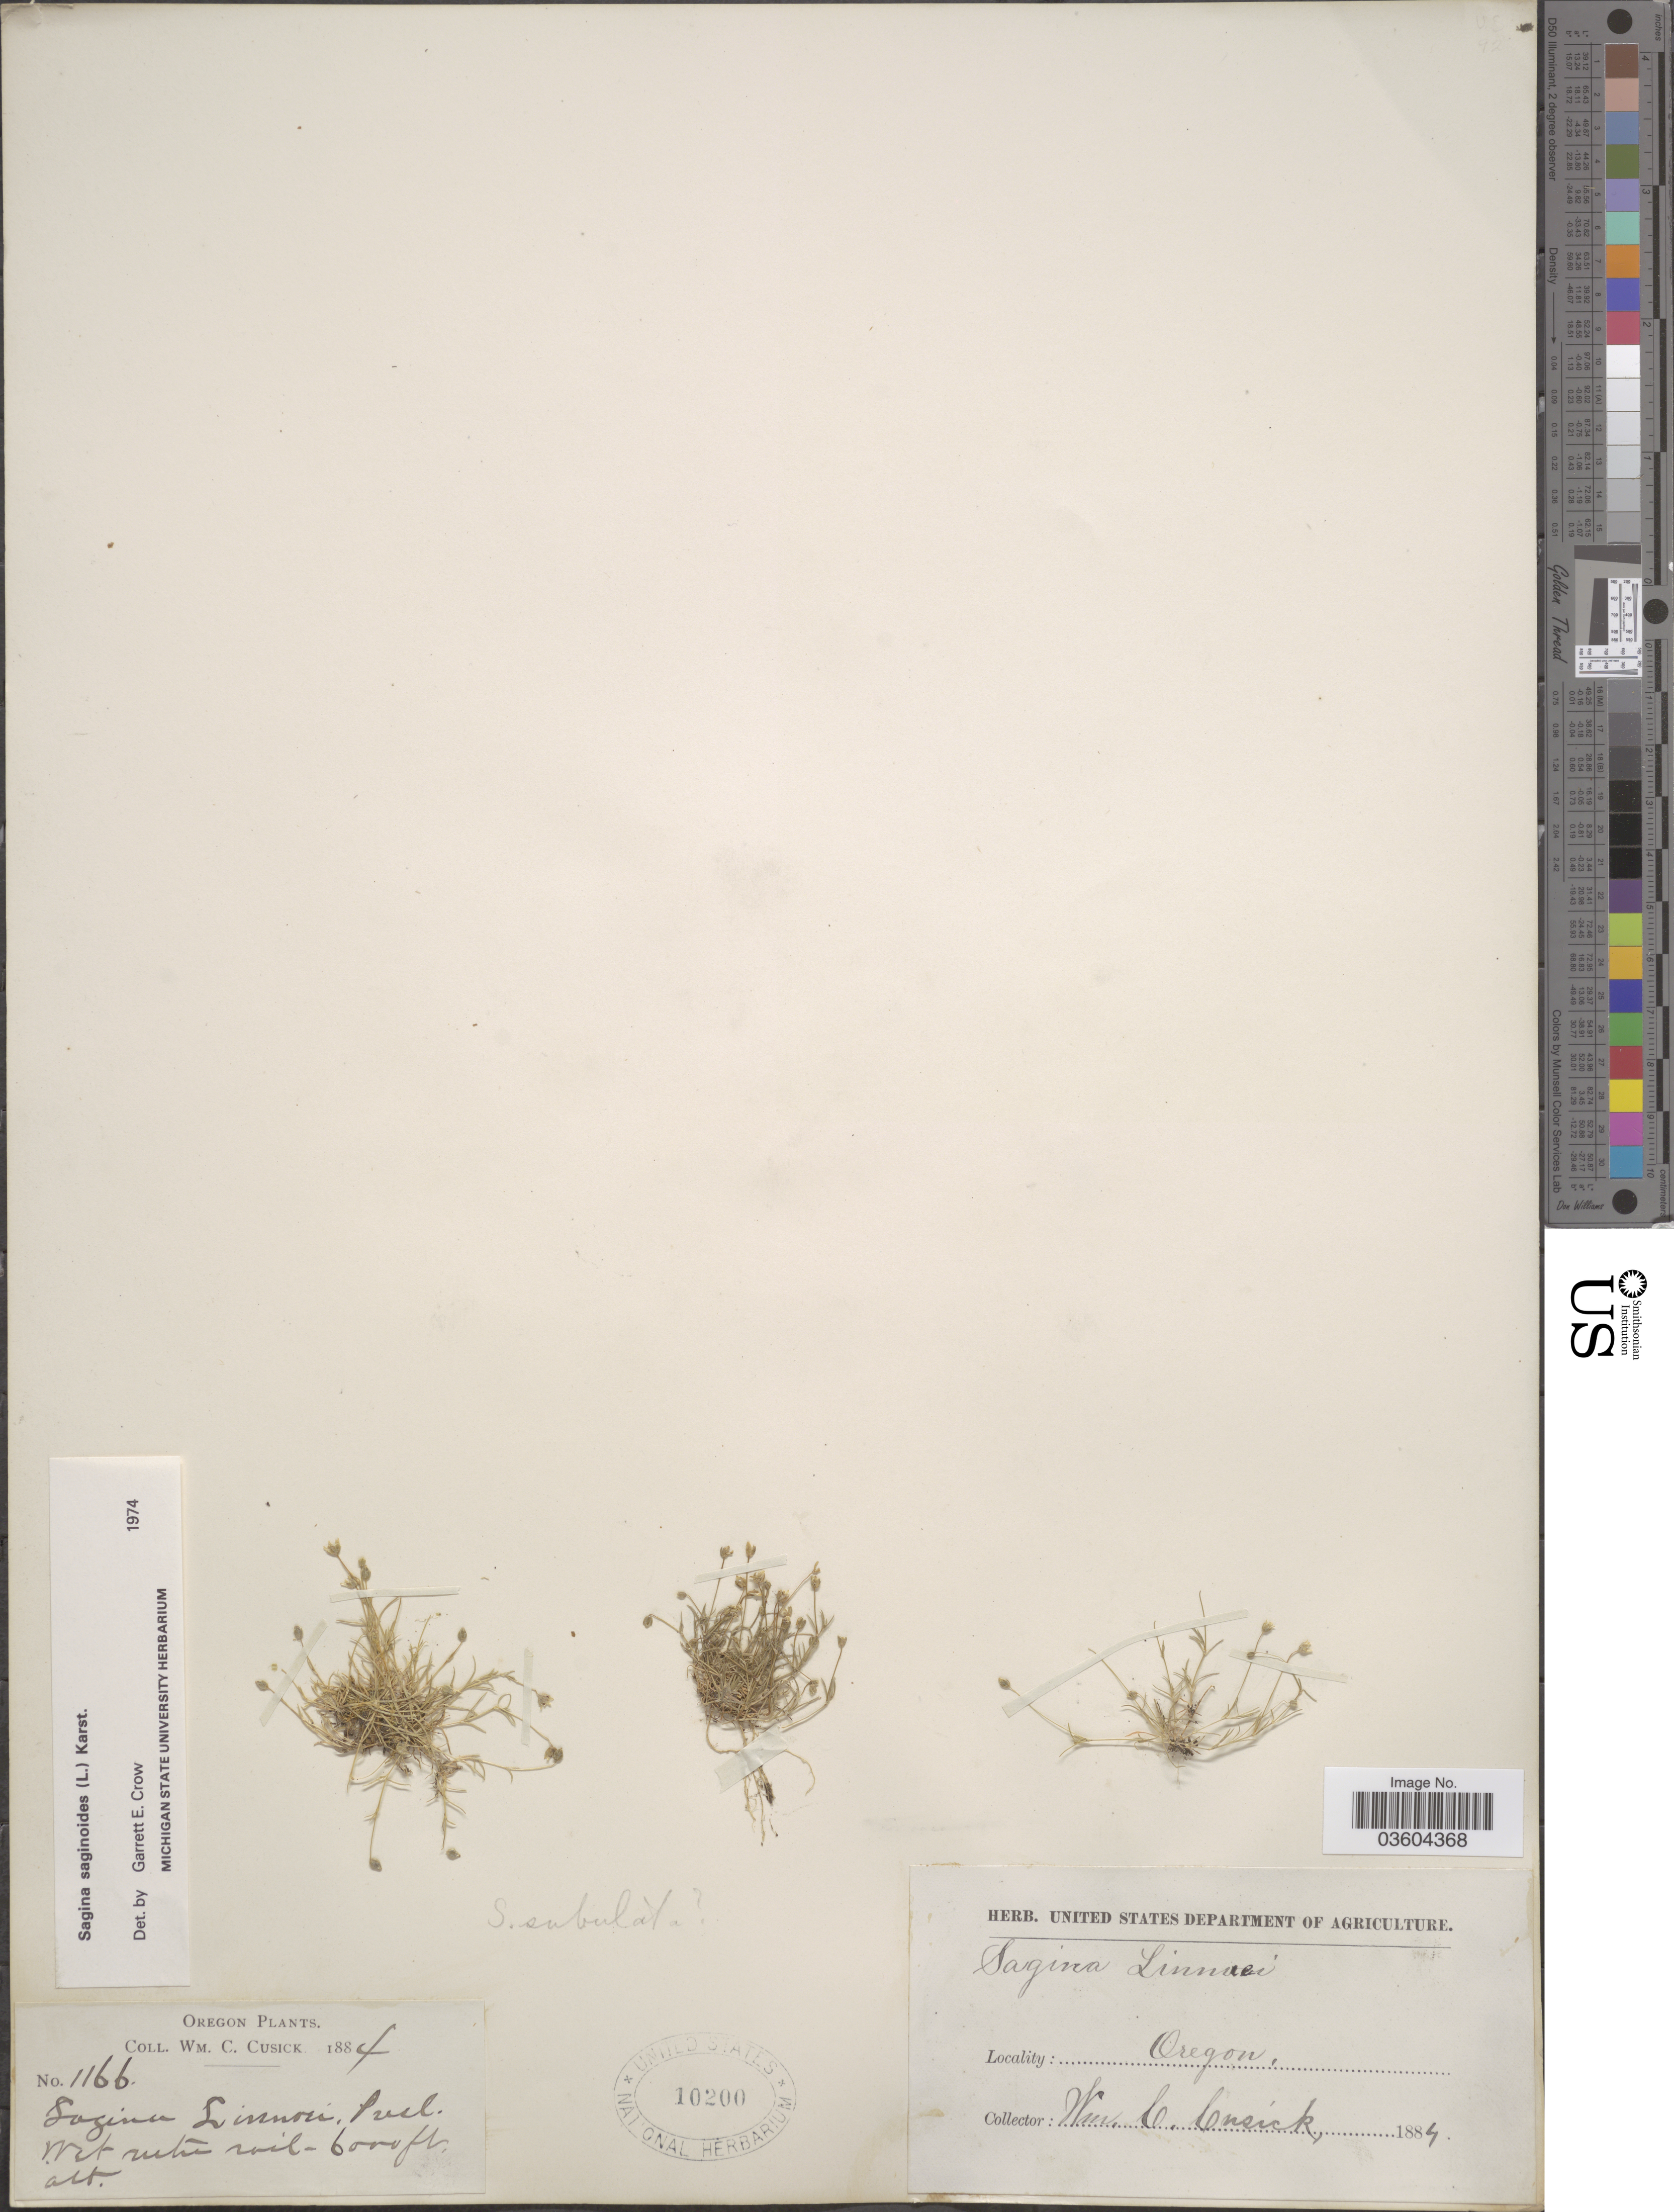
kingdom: Plantae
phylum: Tracheophyta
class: Magnoliopsida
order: Caryophyllales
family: Caryophyllaceae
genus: Sagina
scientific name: Sagina saginoides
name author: (L.) H. Karst.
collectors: W. C. Cusick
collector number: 1166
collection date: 1884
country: United States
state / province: Colorado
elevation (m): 1829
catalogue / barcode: US 10200